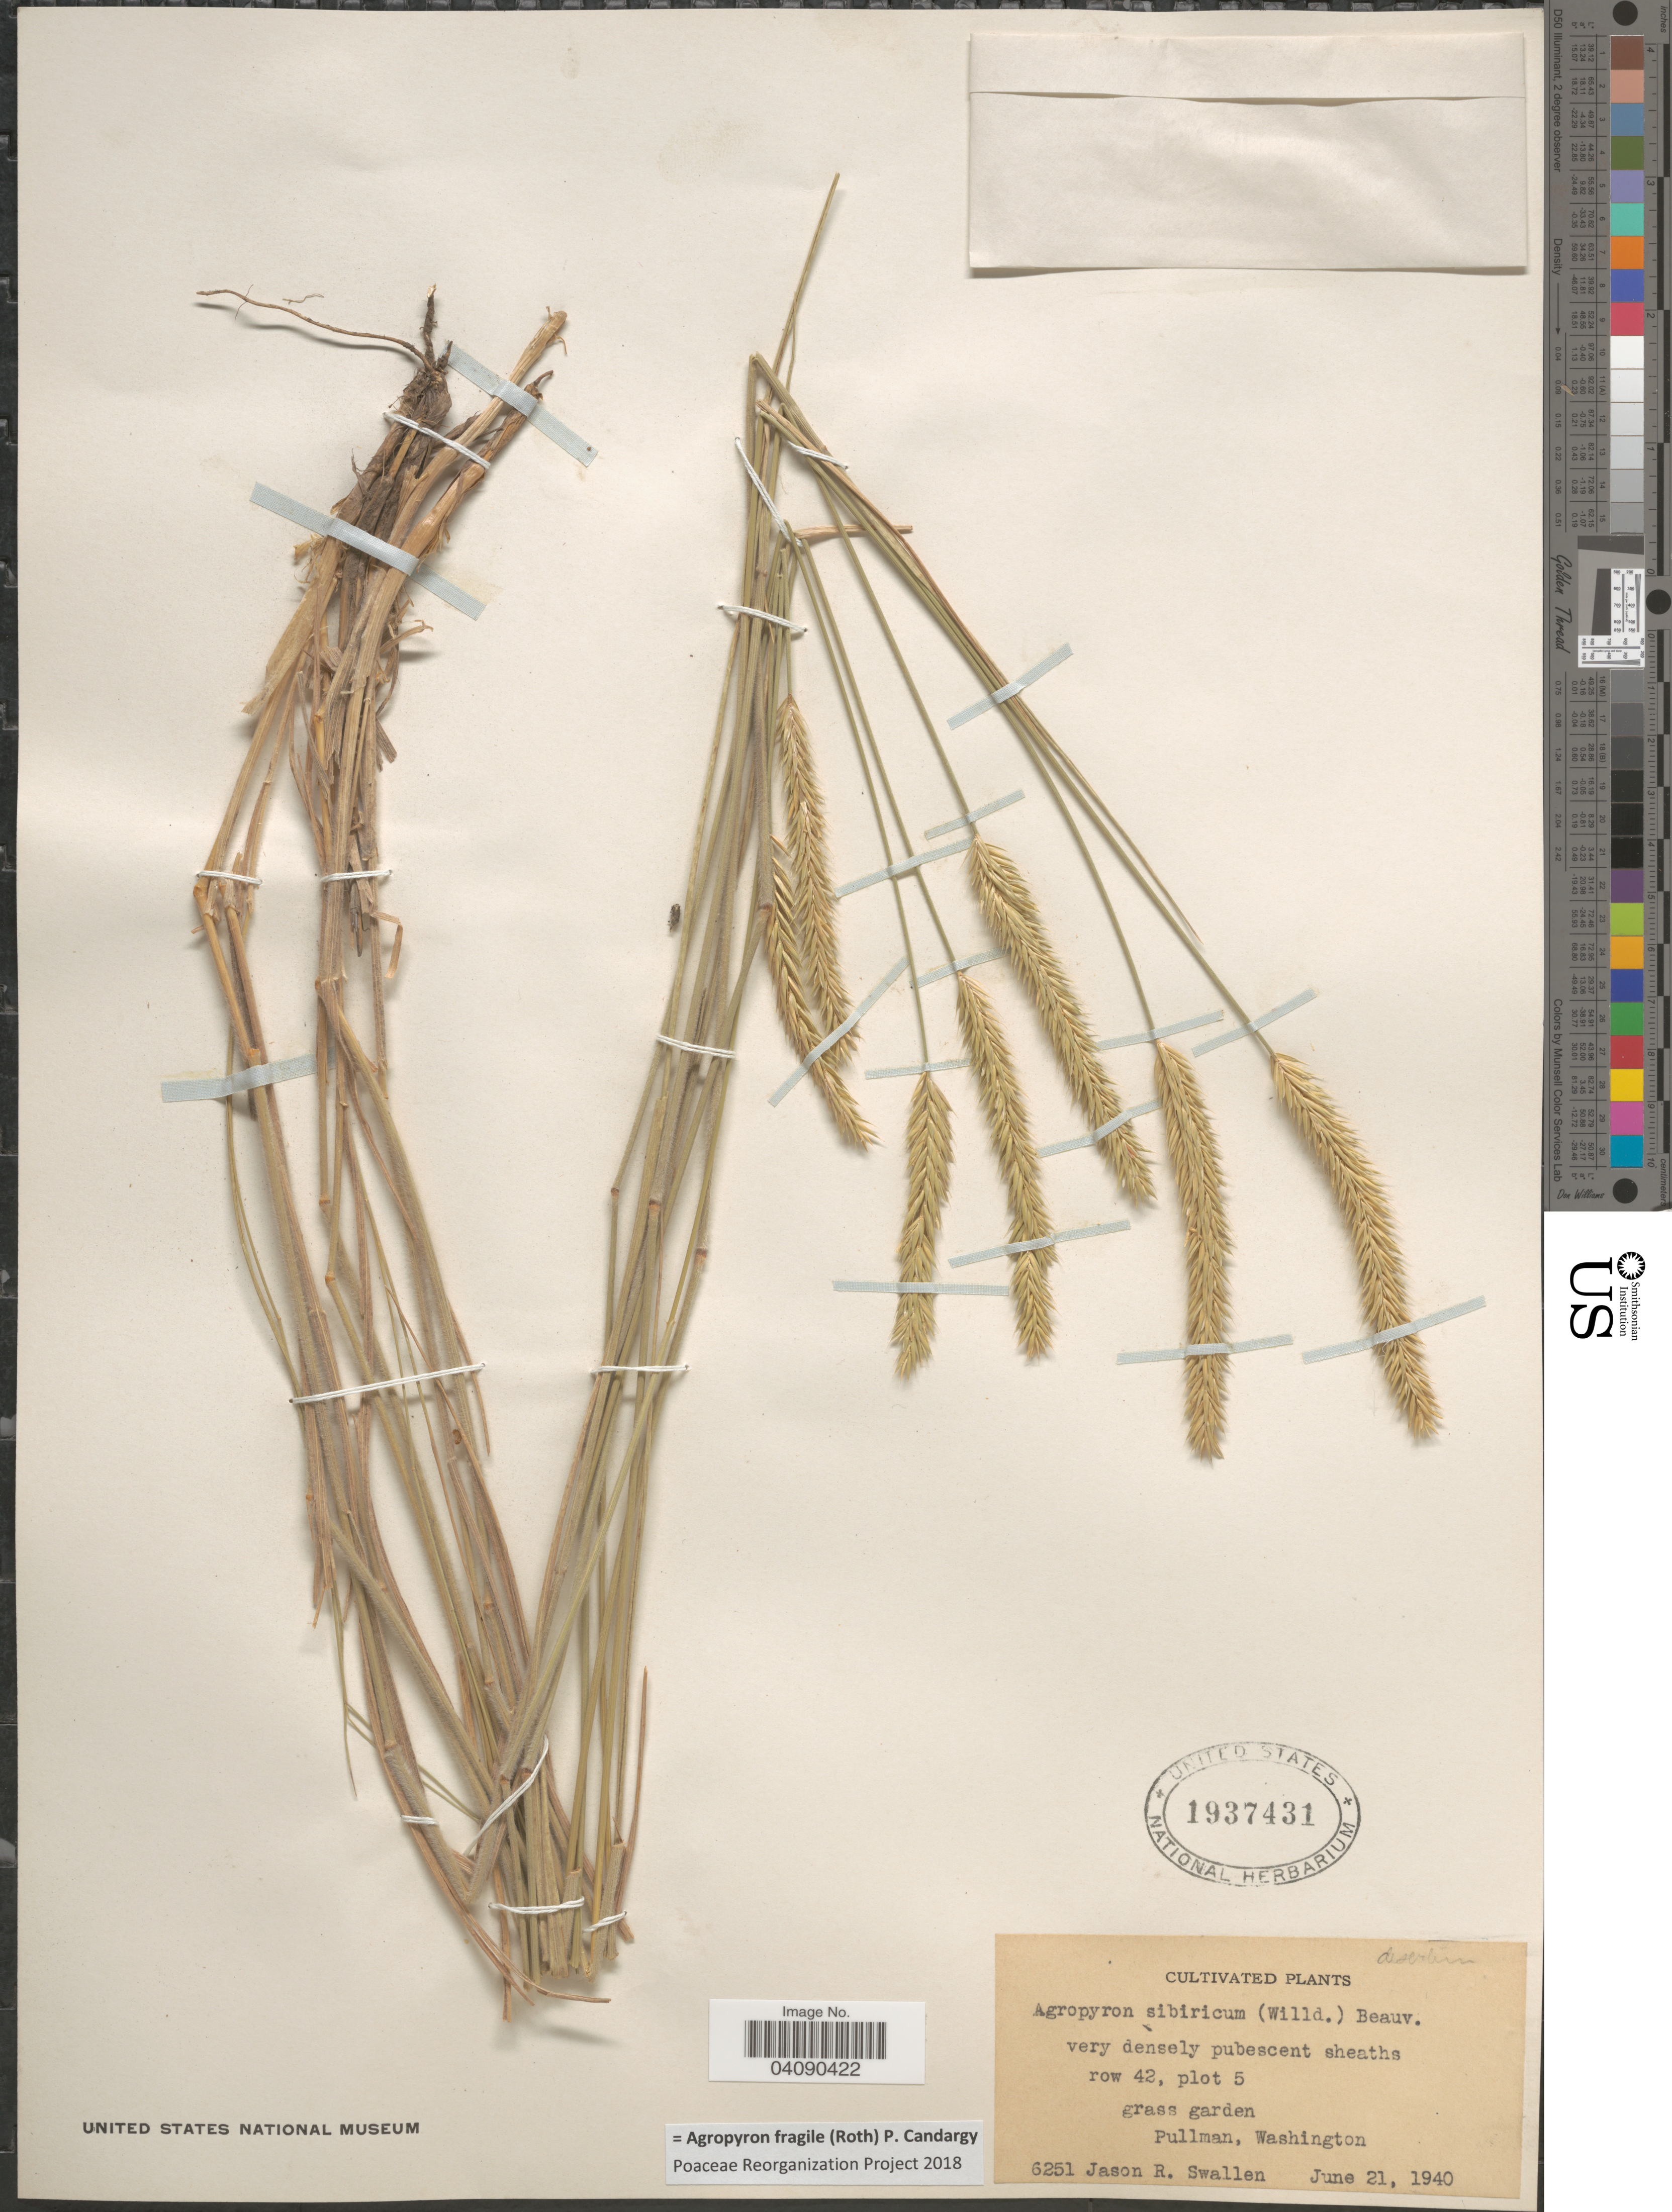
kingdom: Plantae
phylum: Tracheophyta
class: Liliopsida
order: Poales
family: Poaceae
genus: Agropyron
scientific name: Agropyron fragile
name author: (Roth) Candargy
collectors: J. R. Swallen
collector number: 6251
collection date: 1940-06-21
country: United States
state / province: Washington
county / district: Whitman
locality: Row 42, plot 5. Grass garden. Pullman.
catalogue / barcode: US 1937431